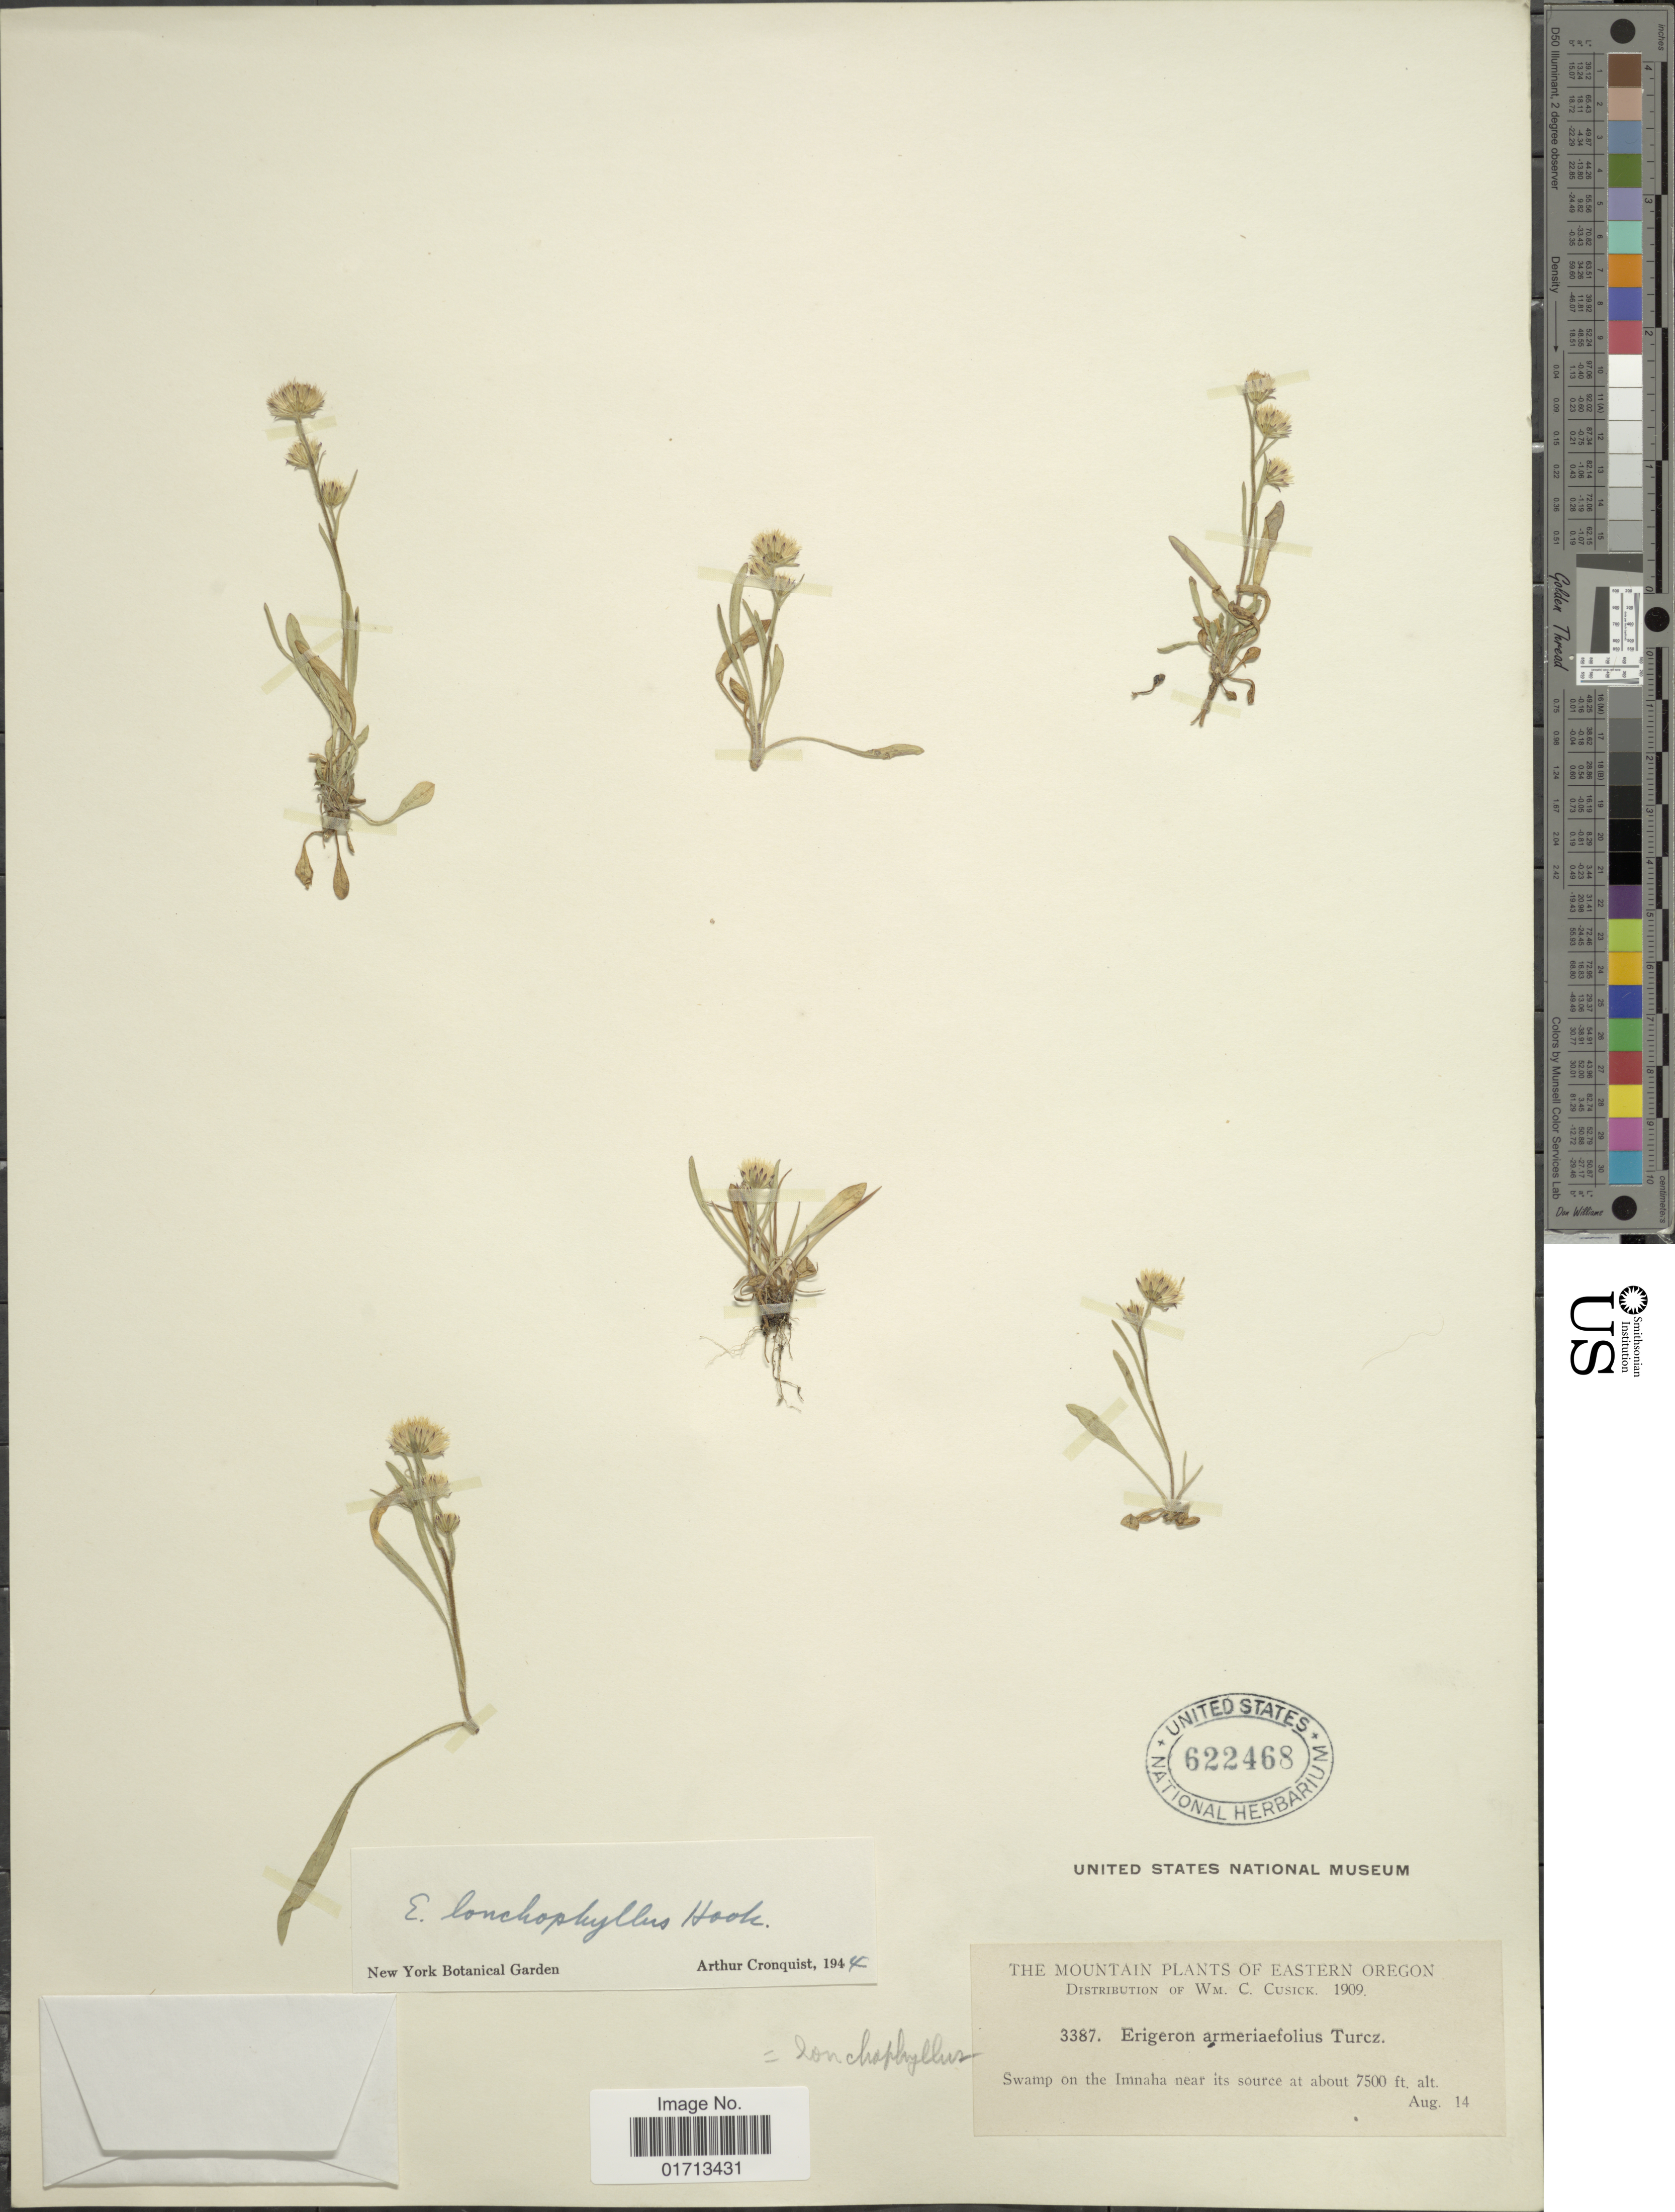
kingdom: Plantae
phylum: Tracheophyta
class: Magnoliopsida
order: Asterales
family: Asteraceae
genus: Erigeron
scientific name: Erigeron lonchophyllus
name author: Hook.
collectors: W. C. Cusick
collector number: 3387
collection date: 1909-08-14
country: United States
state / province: Oregon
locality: Mountain of Eastern Oregon. Swamp on the Imnaha near its source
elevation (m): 2286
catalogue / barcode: US 622468